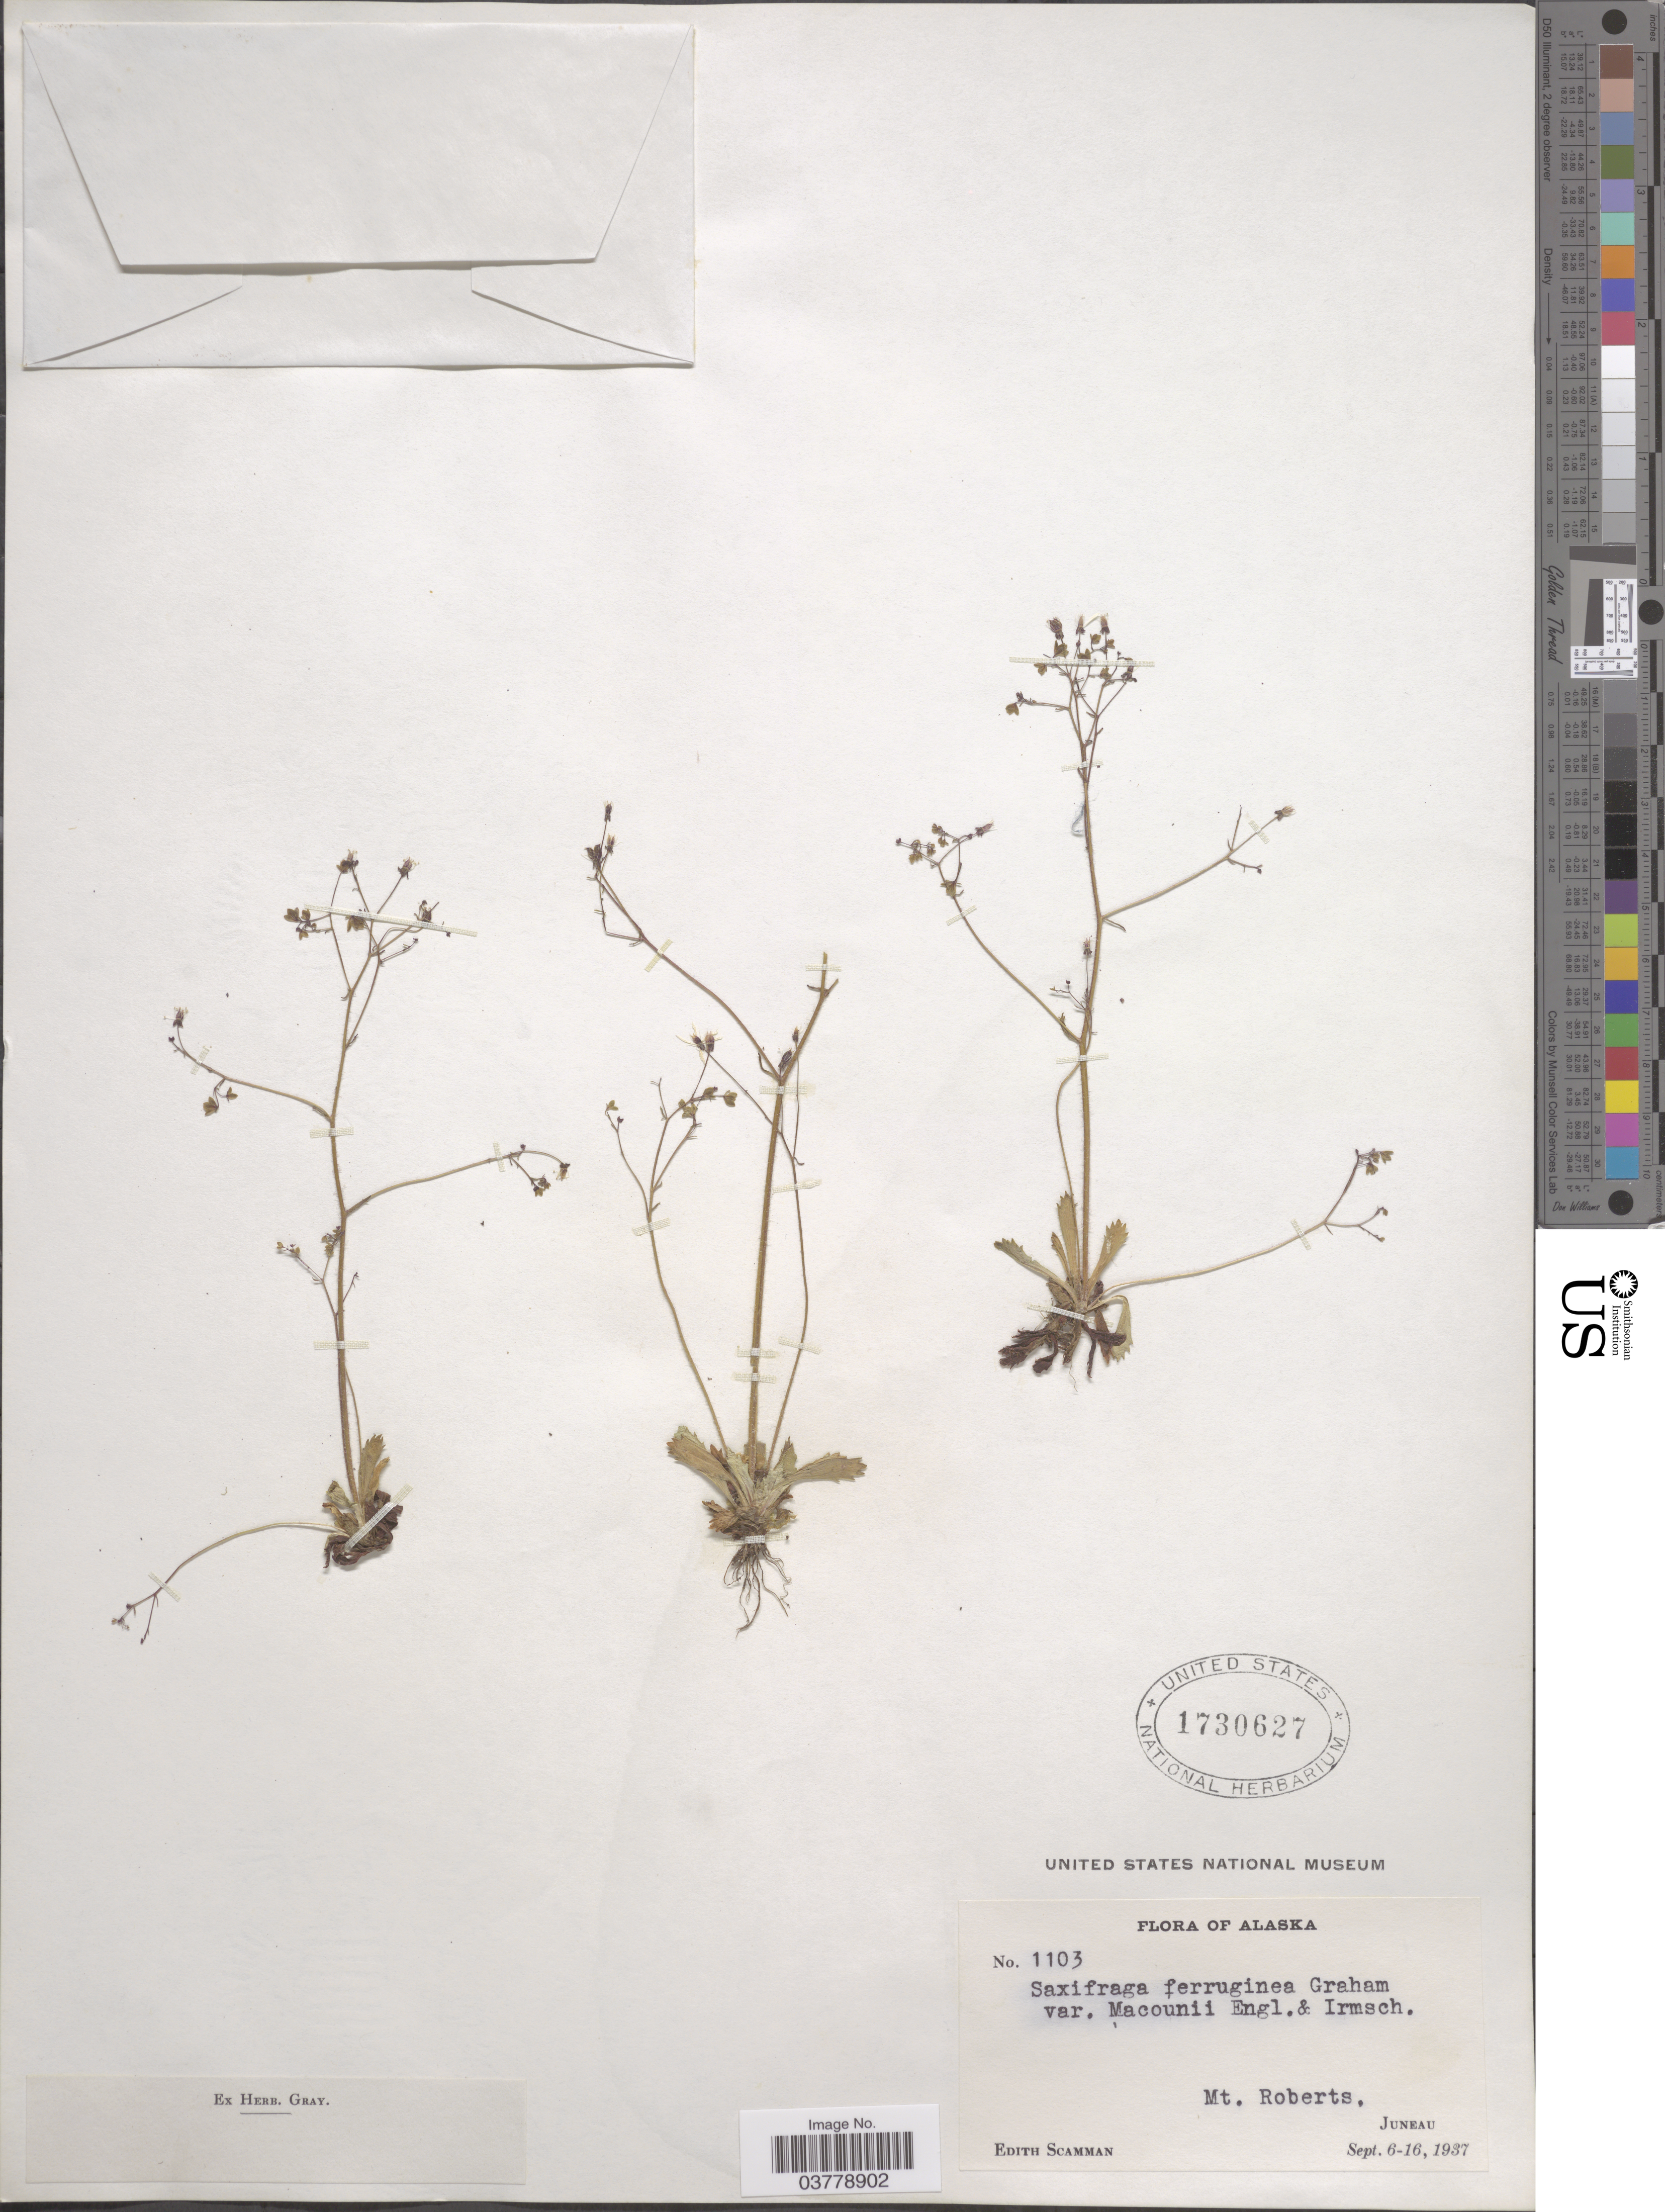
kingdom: Plantae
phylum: Tracheophyta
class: Magnoliopsida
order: Saxifragales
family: Saxifragaceae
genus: Micranthes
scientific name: Micranthes ferruginea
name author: (Graham) Brouillet & Gornall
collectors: E. Scamman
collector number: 1103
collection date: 1937-09-06/1937-09-16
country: United States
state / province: Alaska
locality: Mt. Roberts, Juneau.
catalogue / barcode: US 1730627